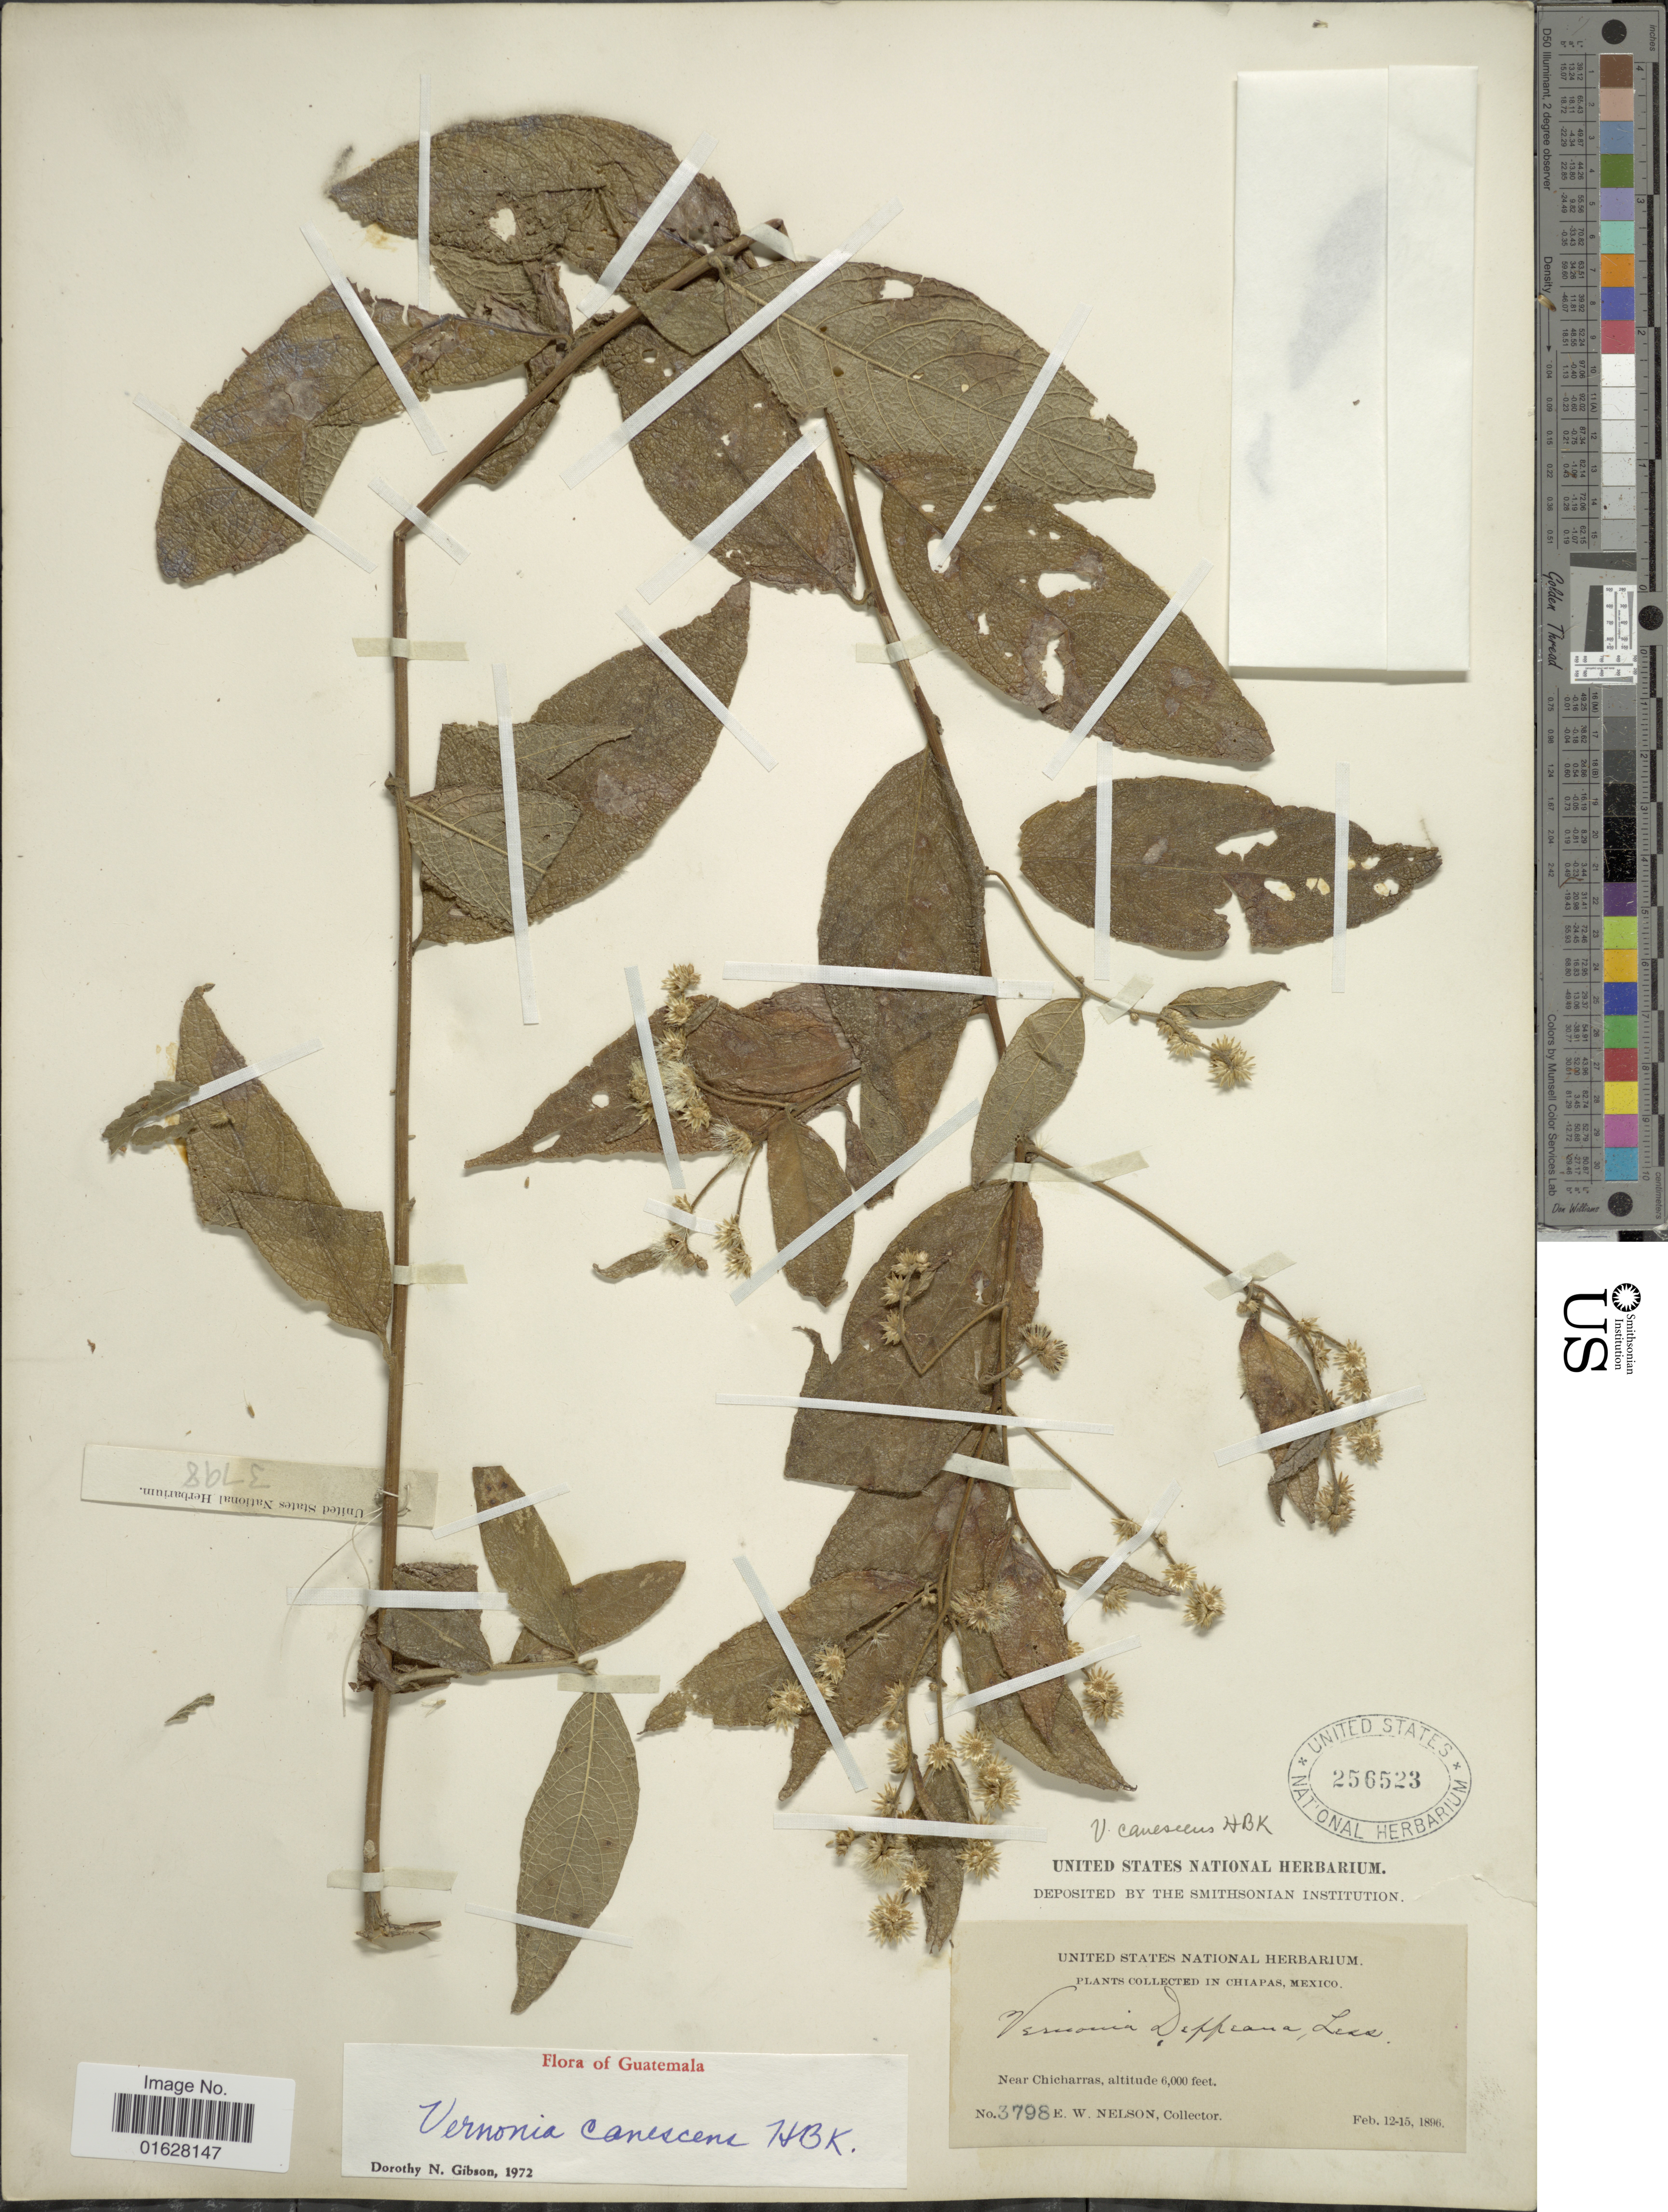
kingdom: Plantae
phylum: Tracheophyta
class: Magnoliopsida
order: Asterales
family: Asteraceae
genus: Lepidaploa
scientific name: Lepidaploa canescens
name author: (Kunth) H. Rob.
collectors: E. W. Nelson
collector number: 3798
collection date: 1896-02-12/1896-02-15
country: Mexico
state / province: Chiapas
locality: Near Chicharras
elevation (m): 1829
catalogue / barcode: US 256523